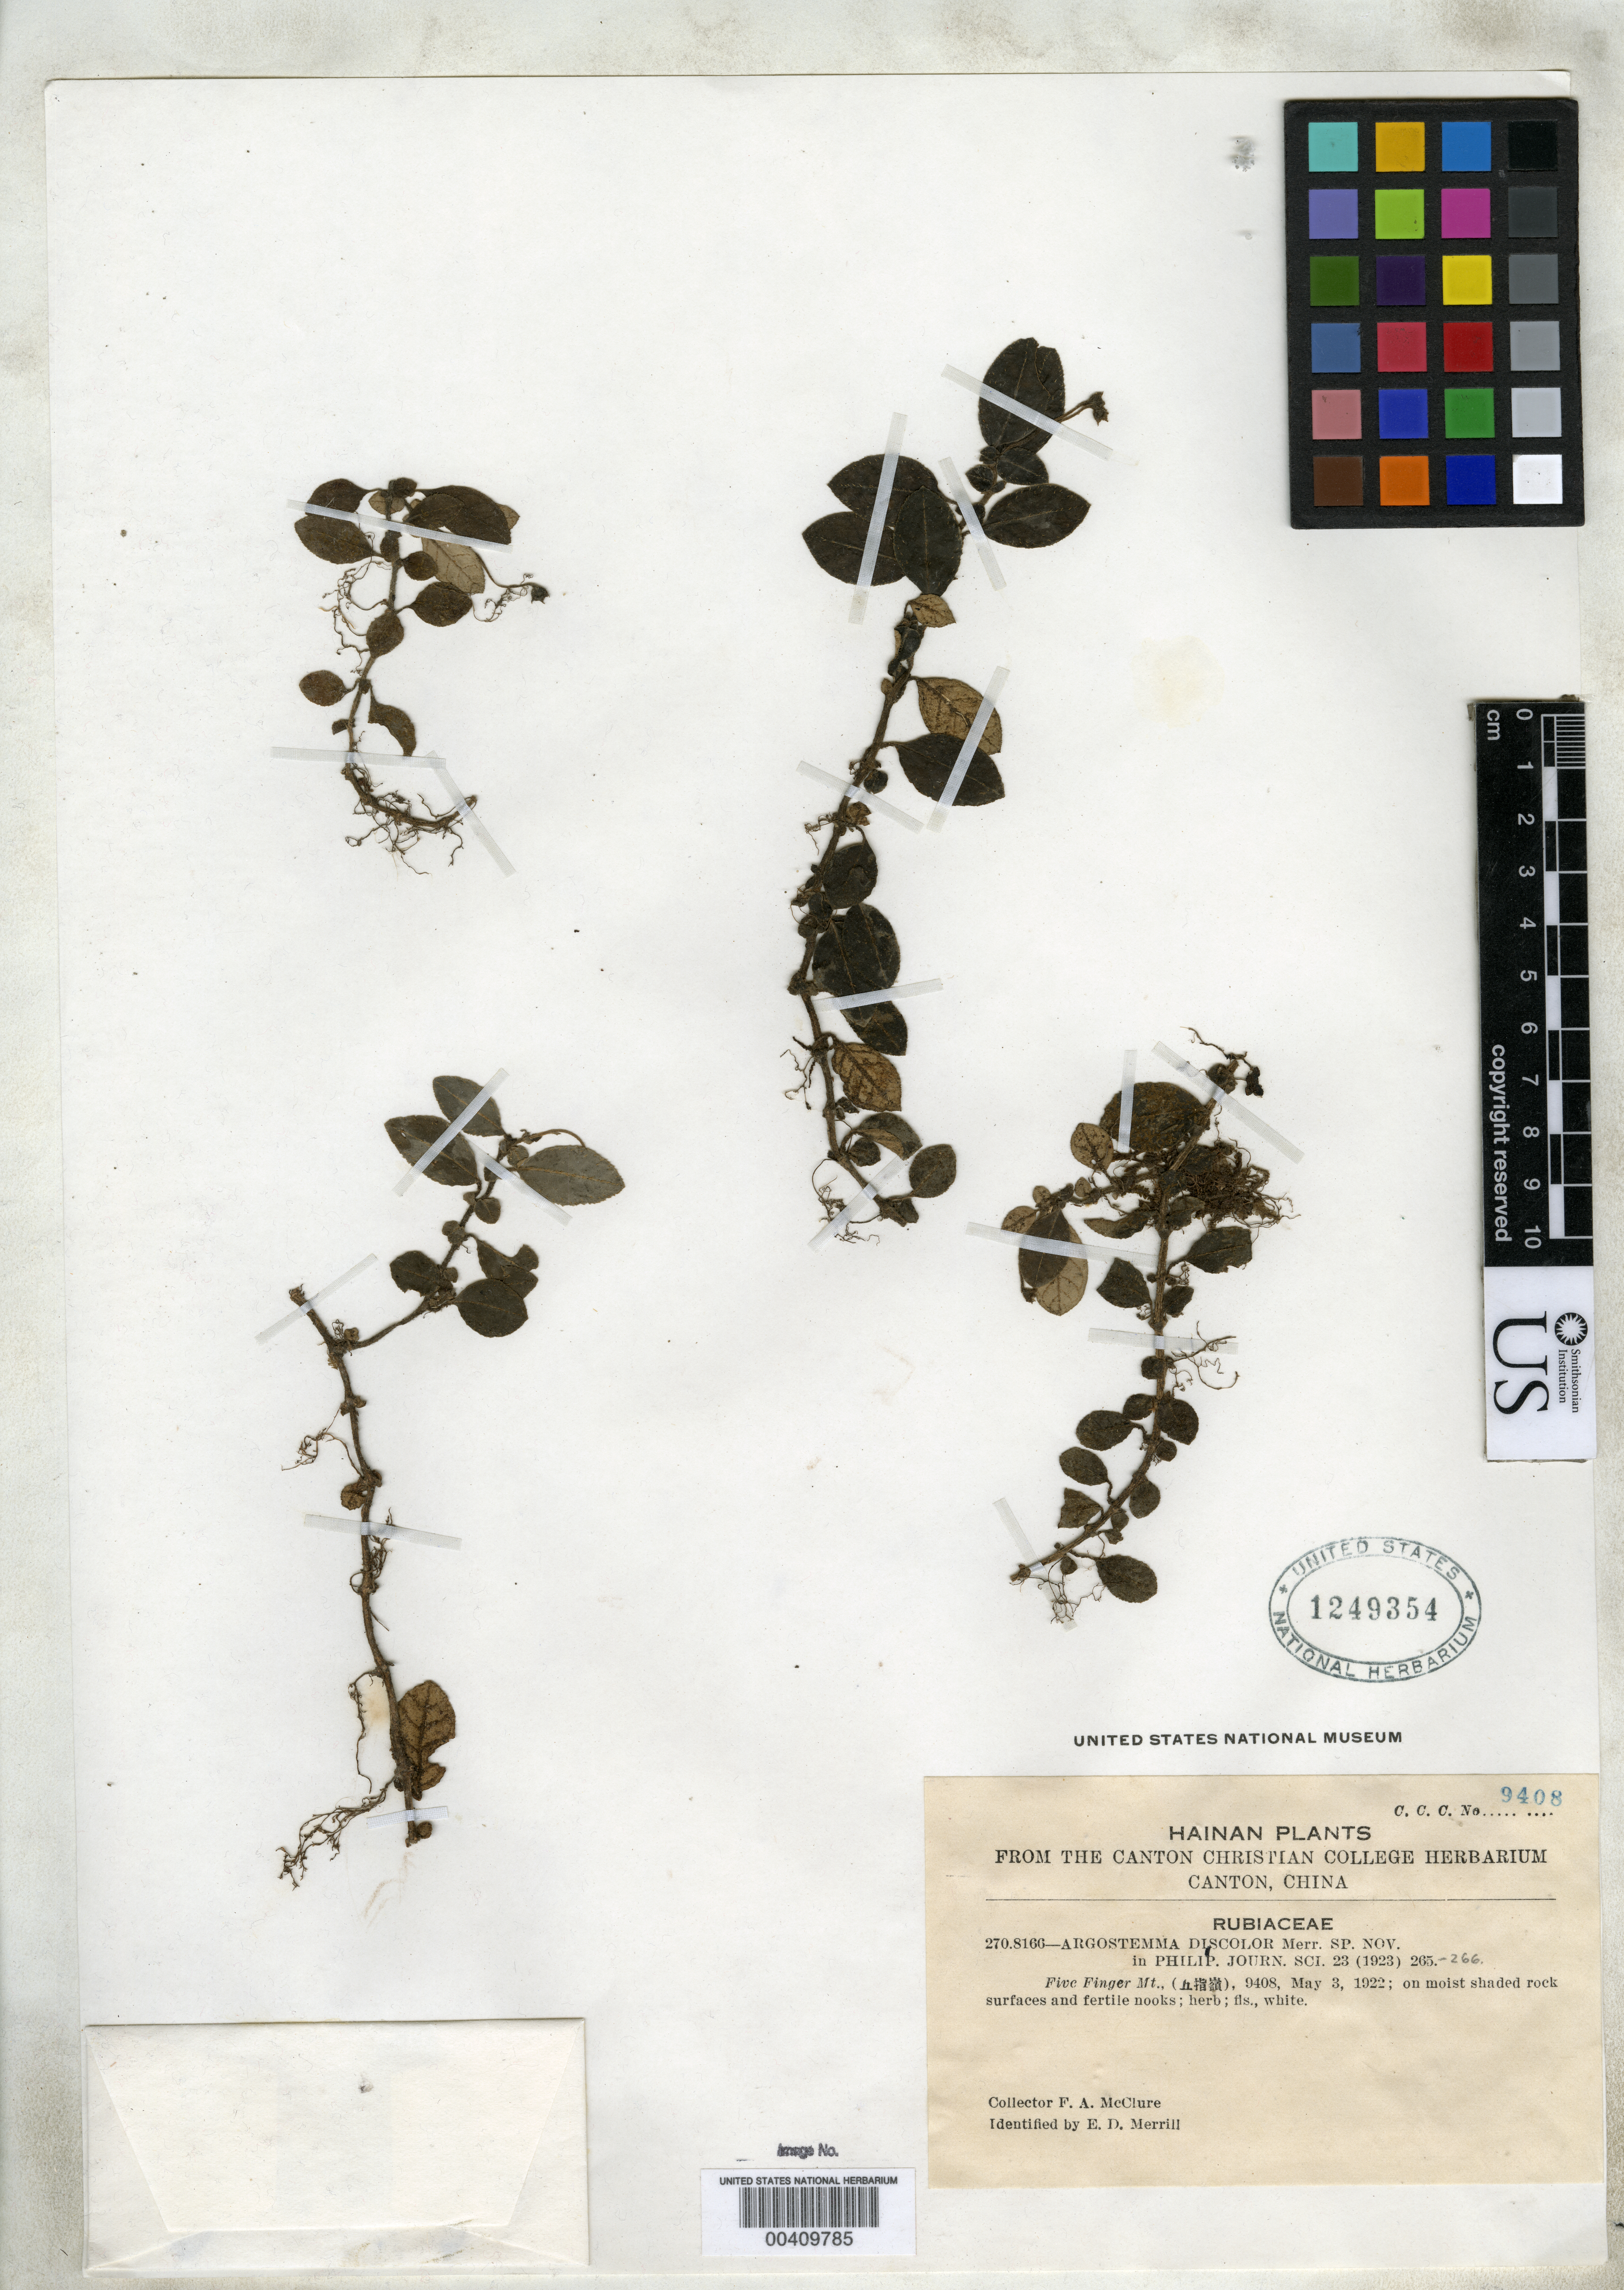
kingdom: Plantae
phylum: Tracheophyta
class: Magnoliopsida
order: Gentianales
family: Rubiaceae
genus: Argostemma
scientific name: Argostemma discolor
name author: Merr.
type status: Isotype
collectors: F. A. McClure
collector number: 9408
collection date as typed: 03 May 1922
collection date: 1922-05-03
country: China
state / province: Hainan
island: Hainan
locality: Five Finger Mountain.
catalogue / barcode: US 1249354